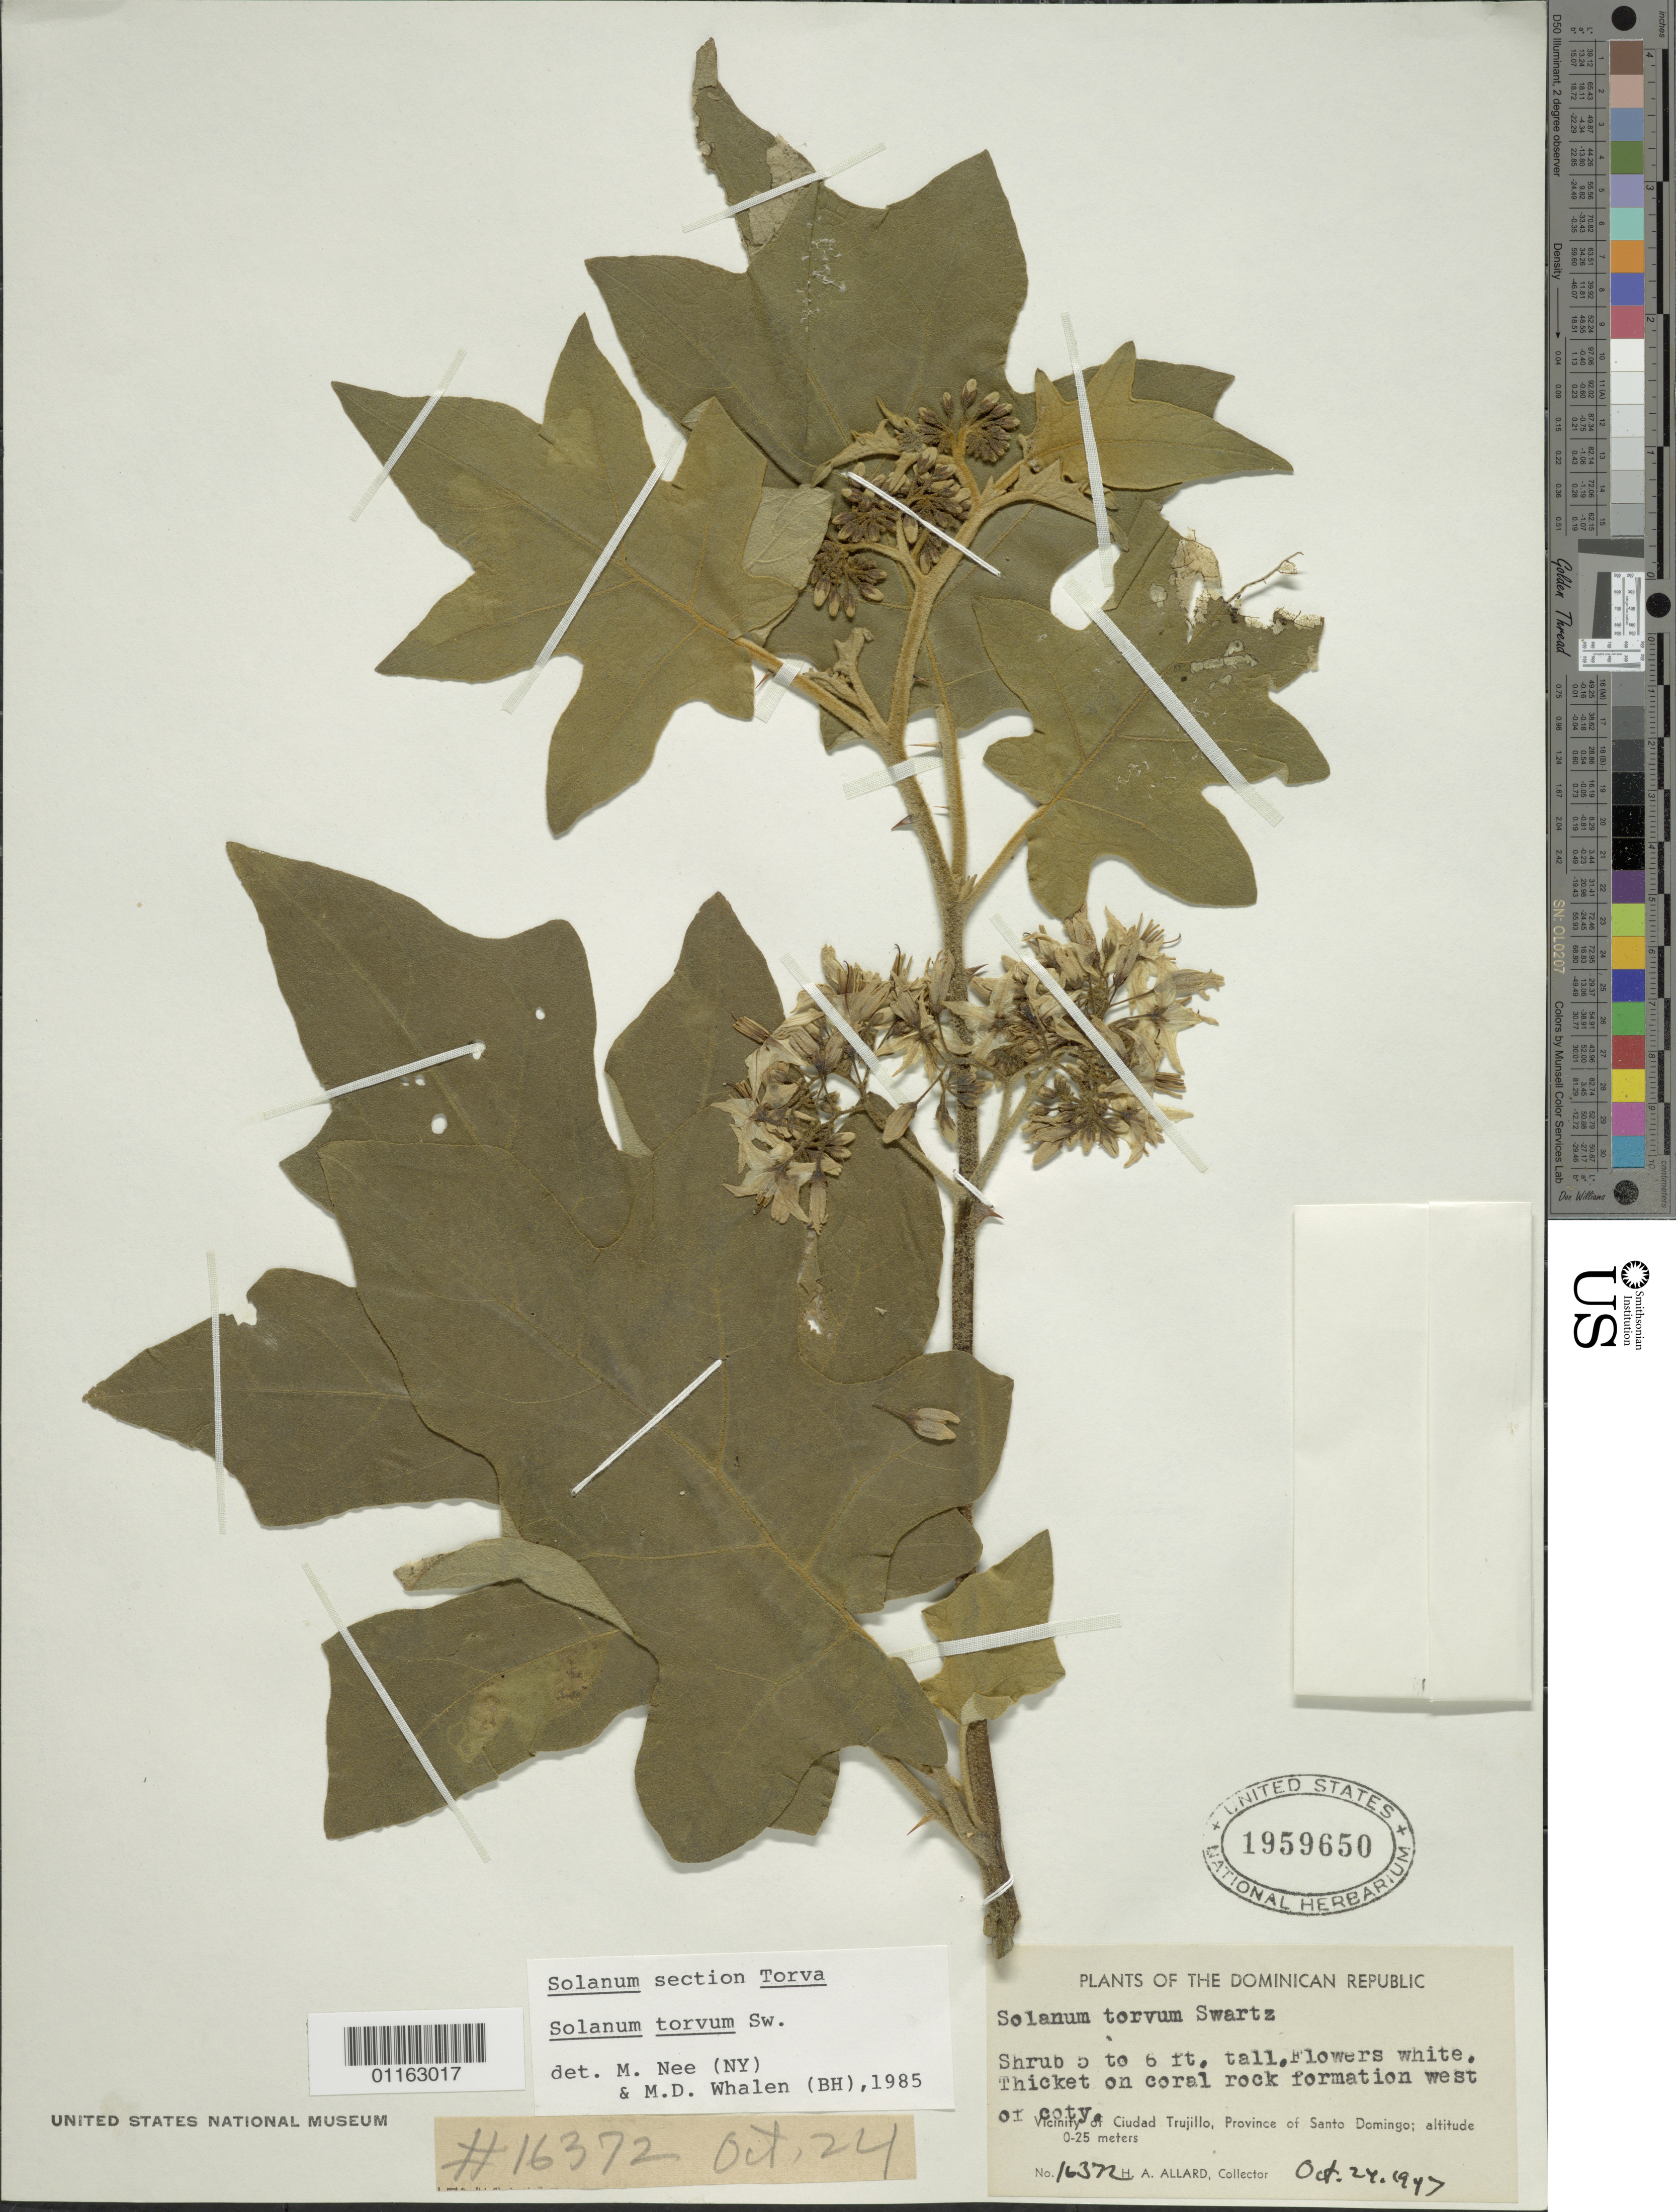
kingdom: Plantae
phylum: Tracheophyta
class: Magnoliopsida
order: Solanales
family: Solanaceae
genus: Solanum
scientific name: Solanum torvum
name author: Sw.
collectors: H. A. Allard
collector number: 16372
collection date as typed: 24 Oct 1947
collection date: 1947-10-24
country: Dominican Republic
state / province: Santo Domingo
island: Hispaniola I.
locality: Vicinity of Cuidad Trujillo; thicket on coral rock formation W of city.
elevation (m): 0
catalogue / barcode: US 1959650